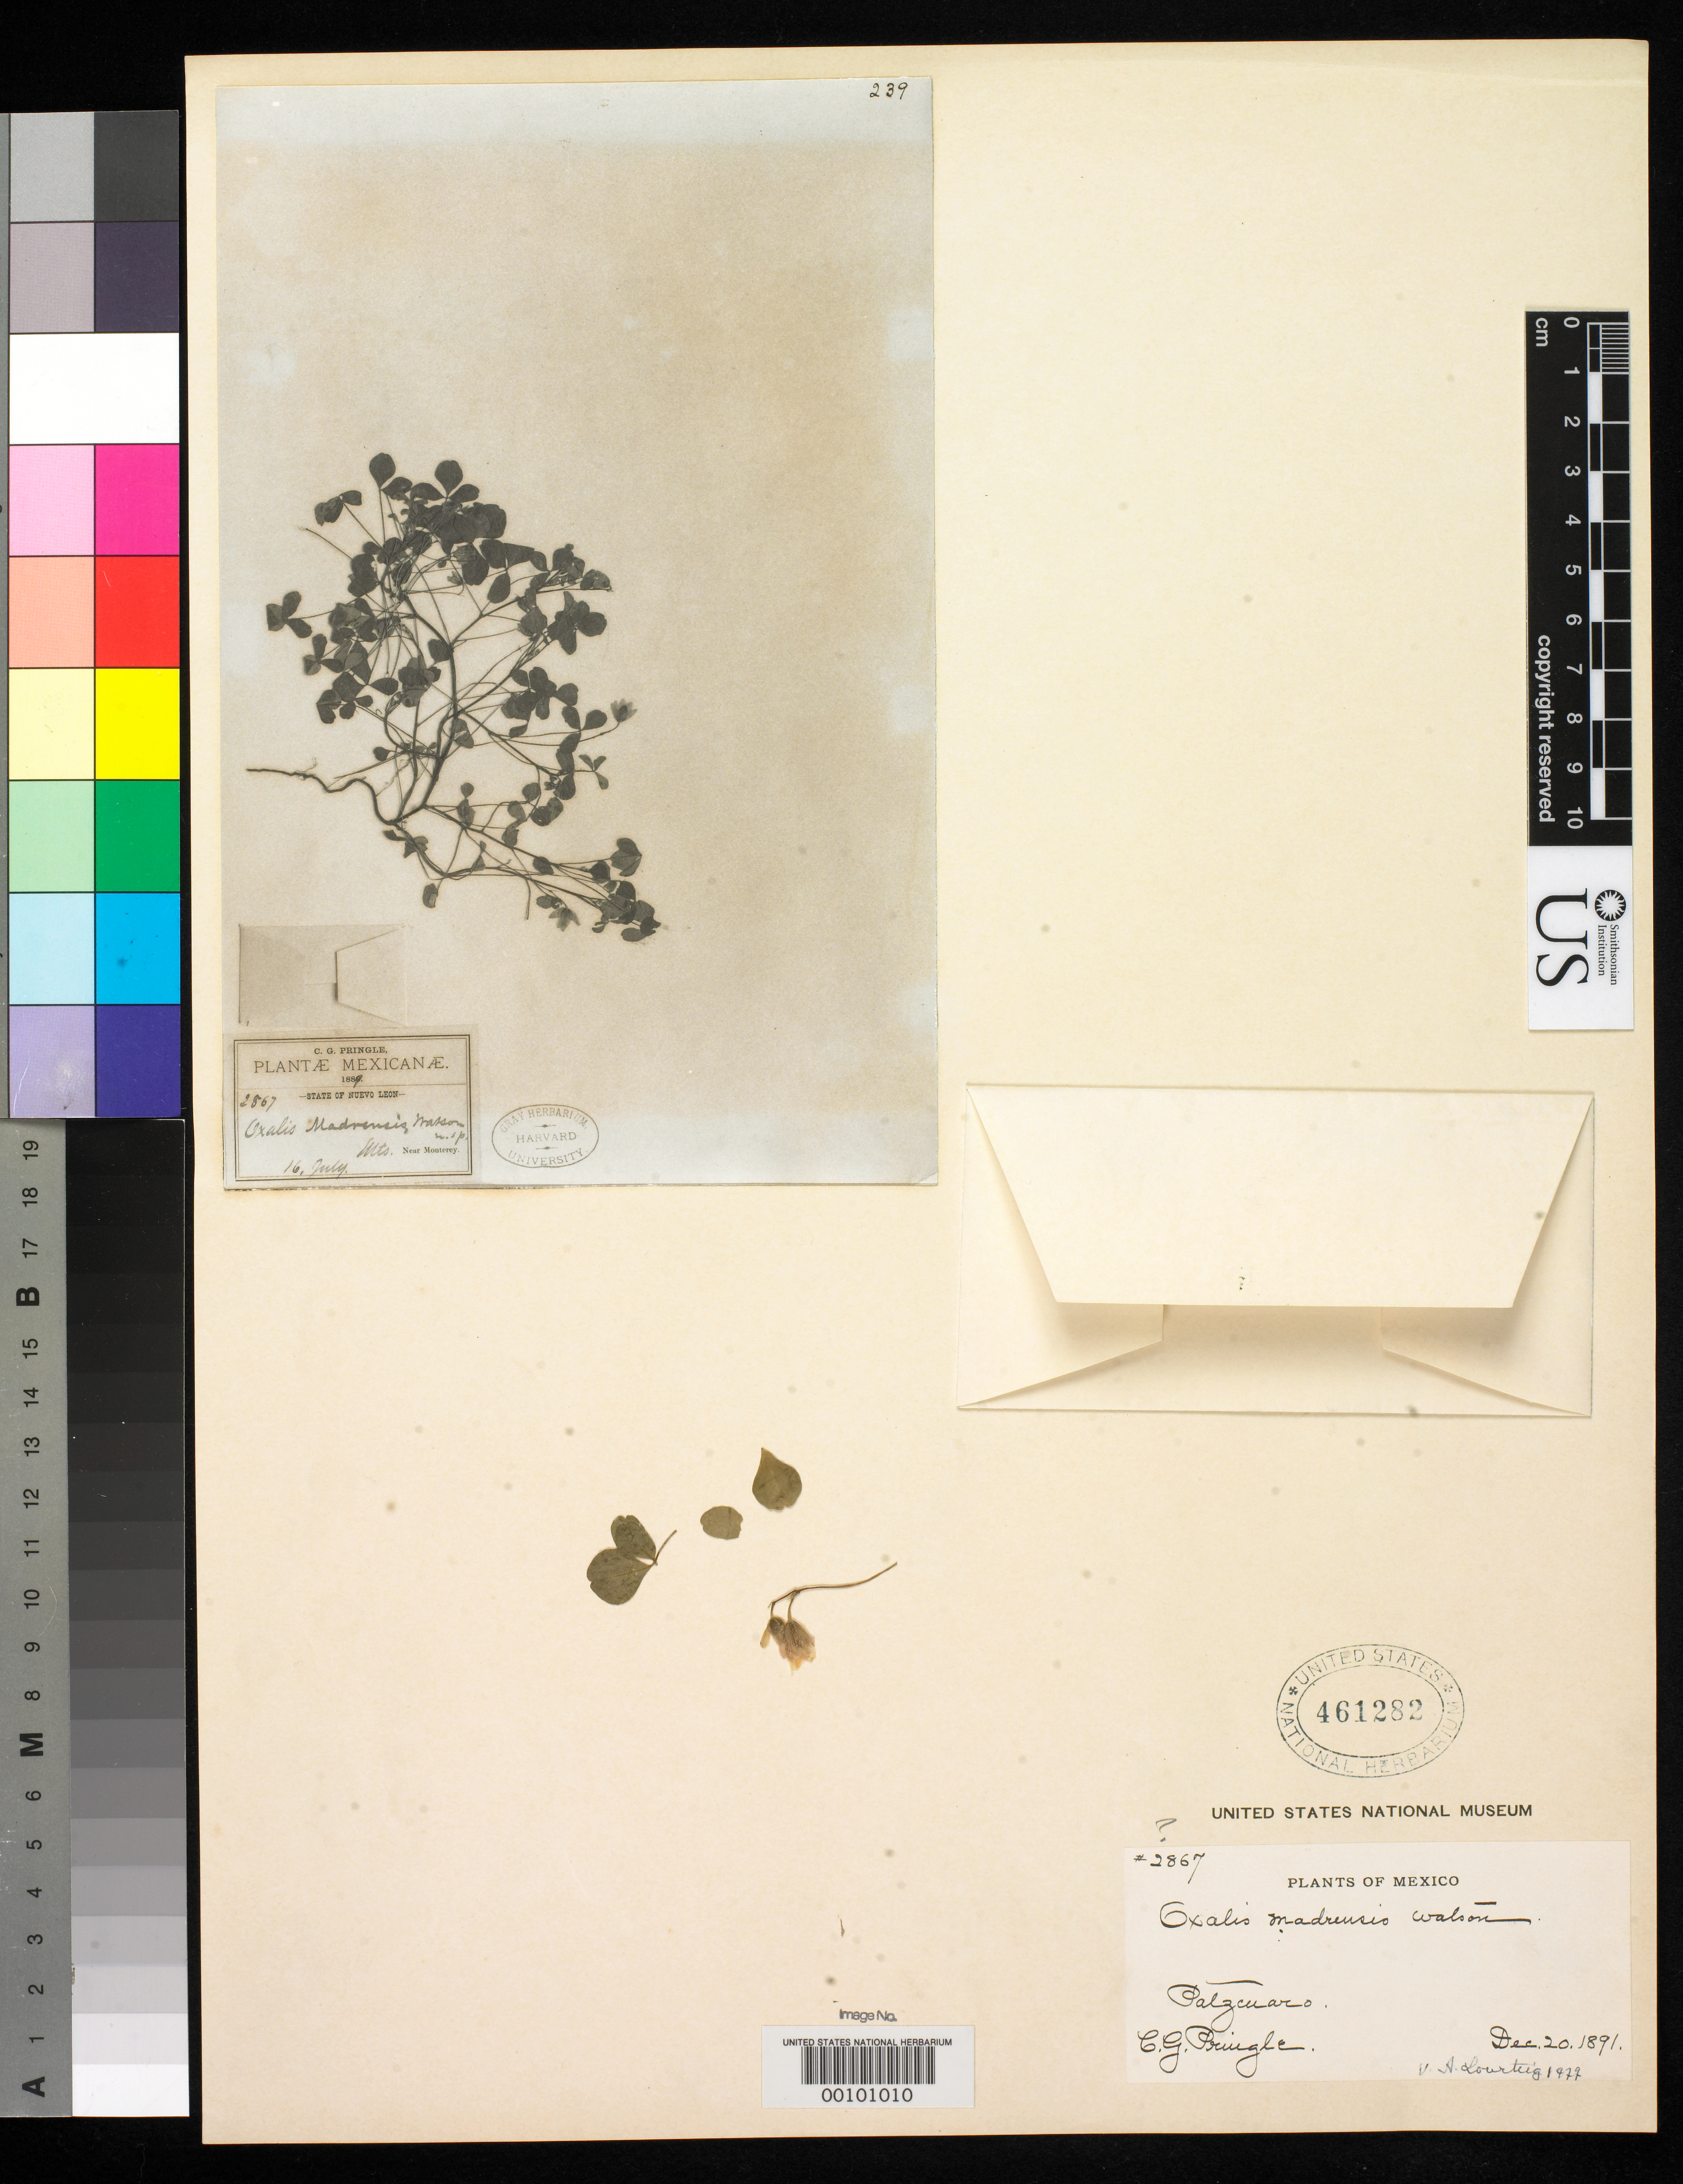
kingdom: Plantae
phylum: Tracheophyta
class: Magnoliopsida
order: Oxalidales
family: Oxalidaceae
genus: Oxalis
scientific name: Oxalis madrensis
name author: S. Watson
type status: Type Fragment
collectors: C. G. Pringle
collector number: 2867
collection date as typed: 16 Jul 1889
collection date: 1889-07-16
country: Mexico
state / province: Nuevo León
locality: Near Monterrey.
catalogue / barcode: US 461282